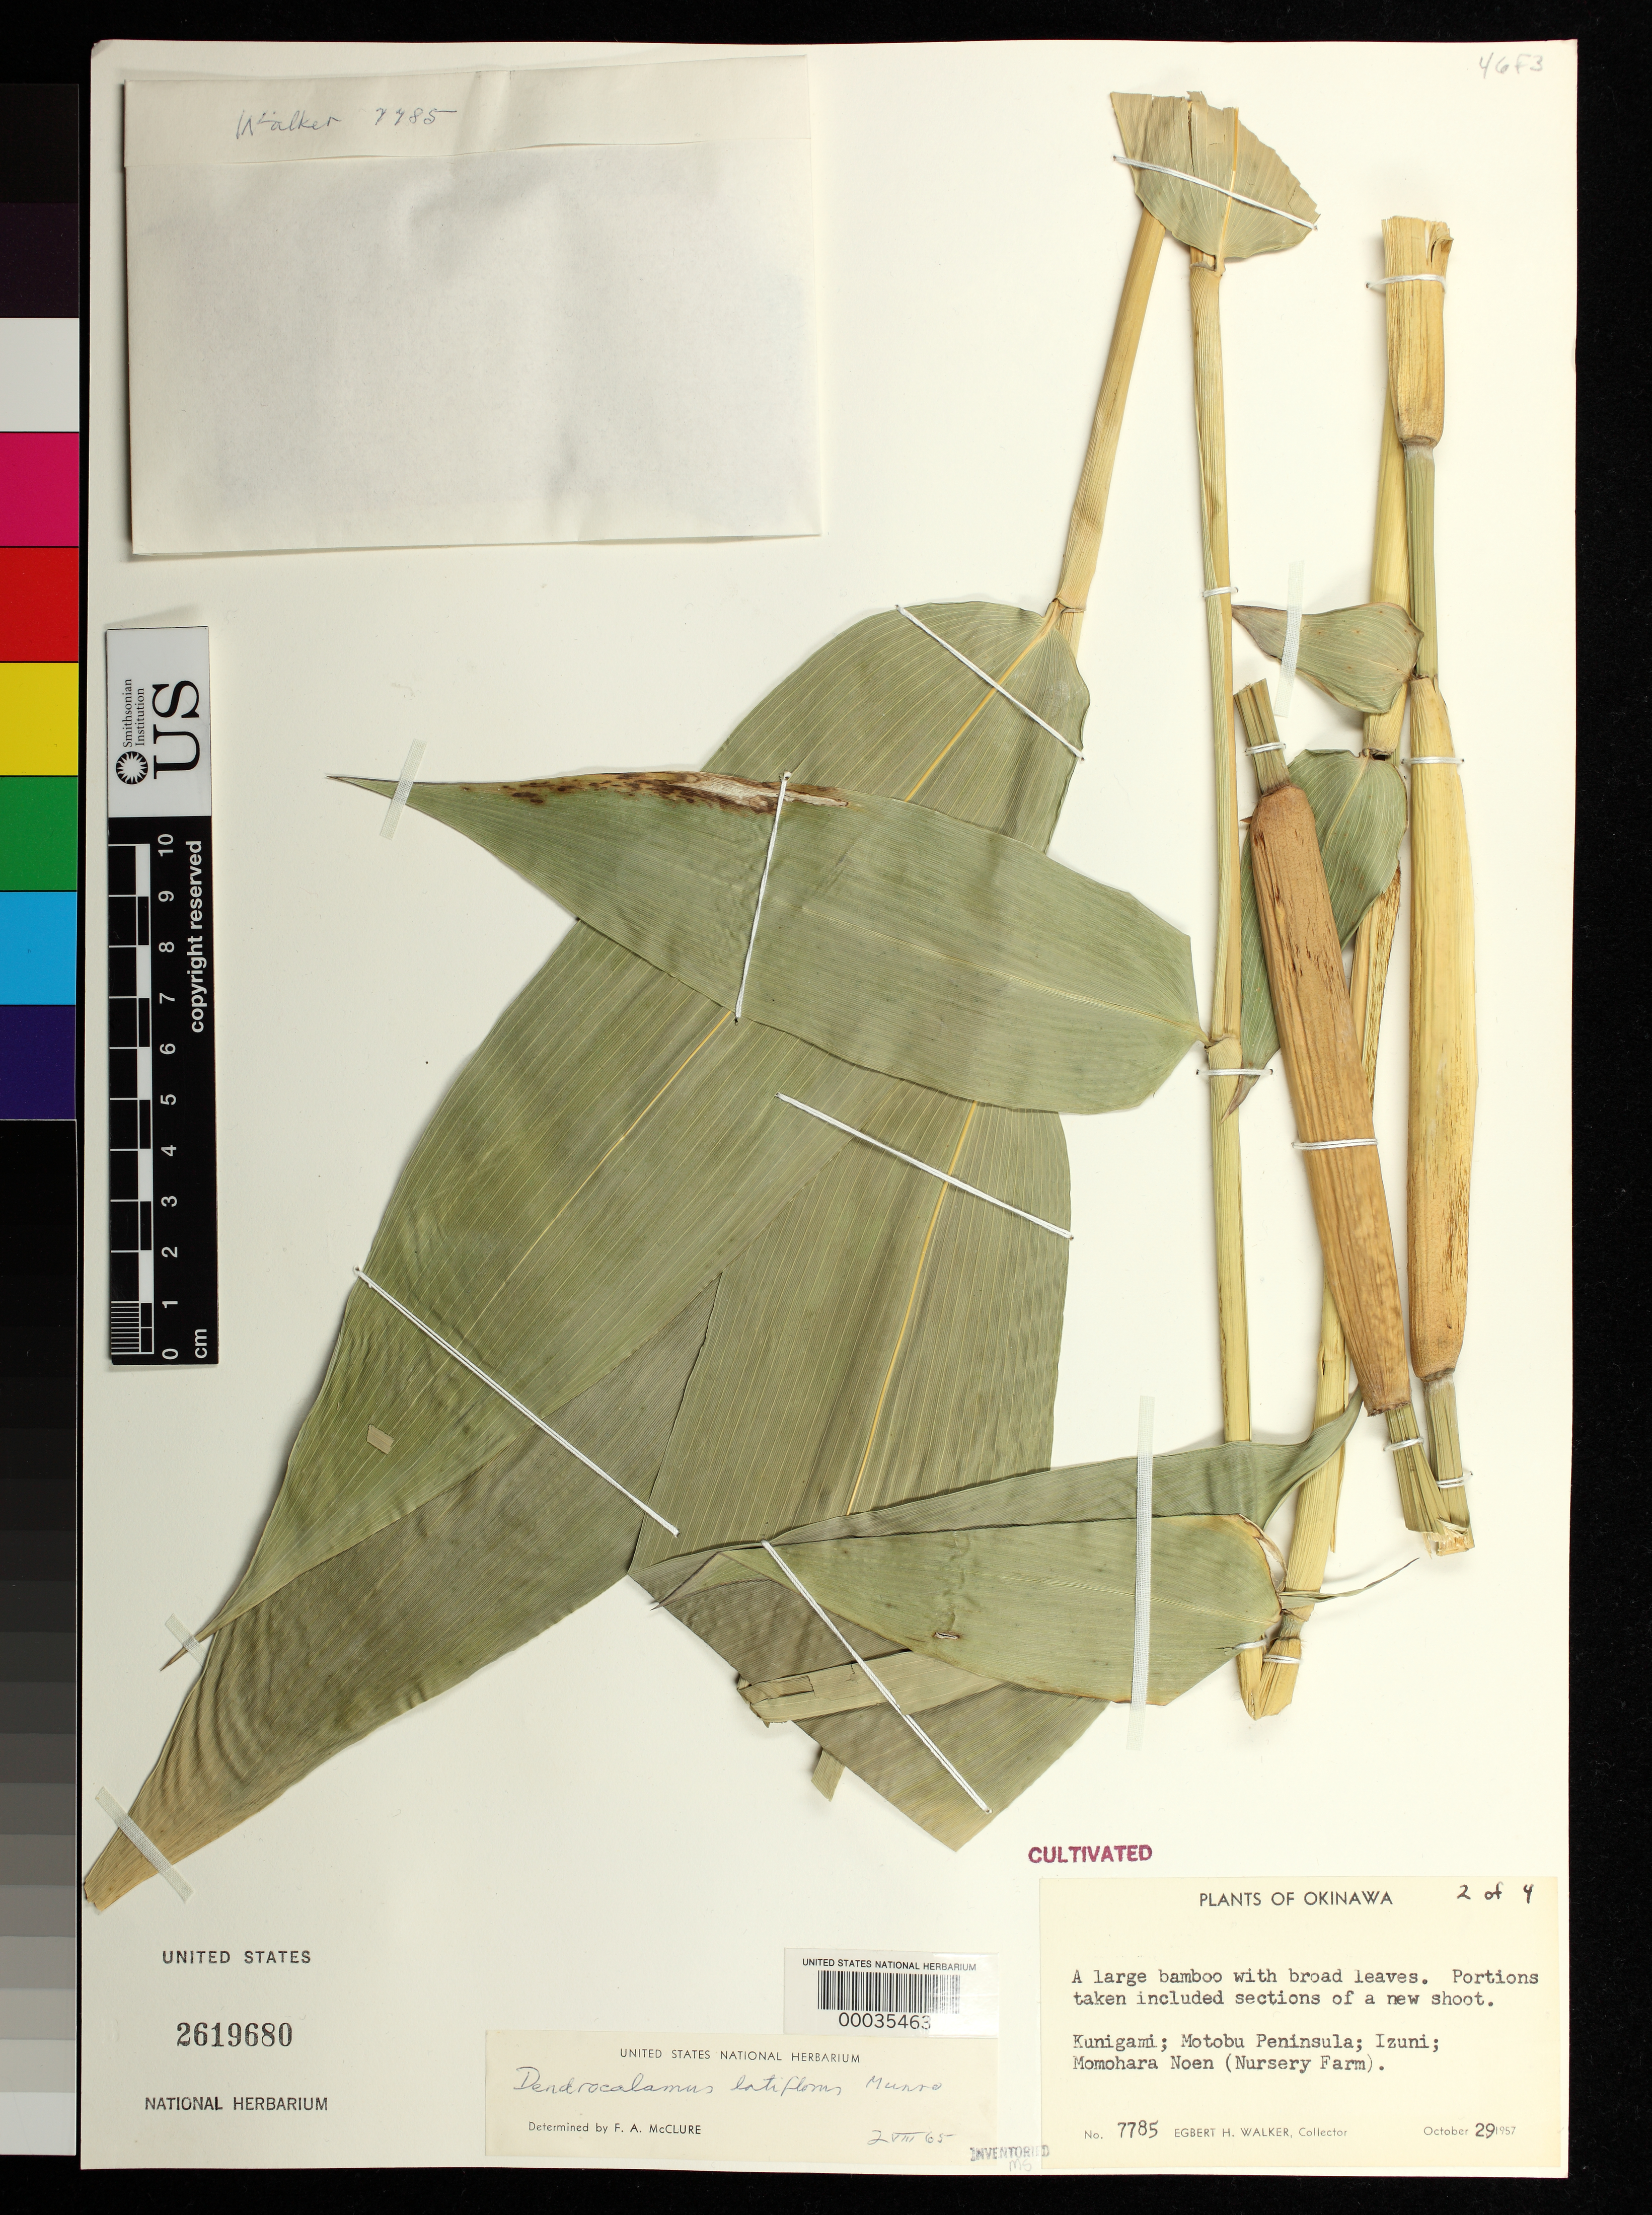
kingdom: Plantae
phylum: Tracheophyta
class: Liliopsida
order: Poales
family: Poaceae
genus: Dendrocalamus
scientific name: Dendrocalamus latiflorus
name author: Munro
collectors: E. H. Walker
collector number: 7785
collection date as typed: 29 Oct 1957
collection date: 1957-10-29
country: Japan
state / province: Okinawa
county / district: Okinawa Prefecture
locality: Kunigami, motobu penninsula, izuni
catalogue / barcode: US 2619680